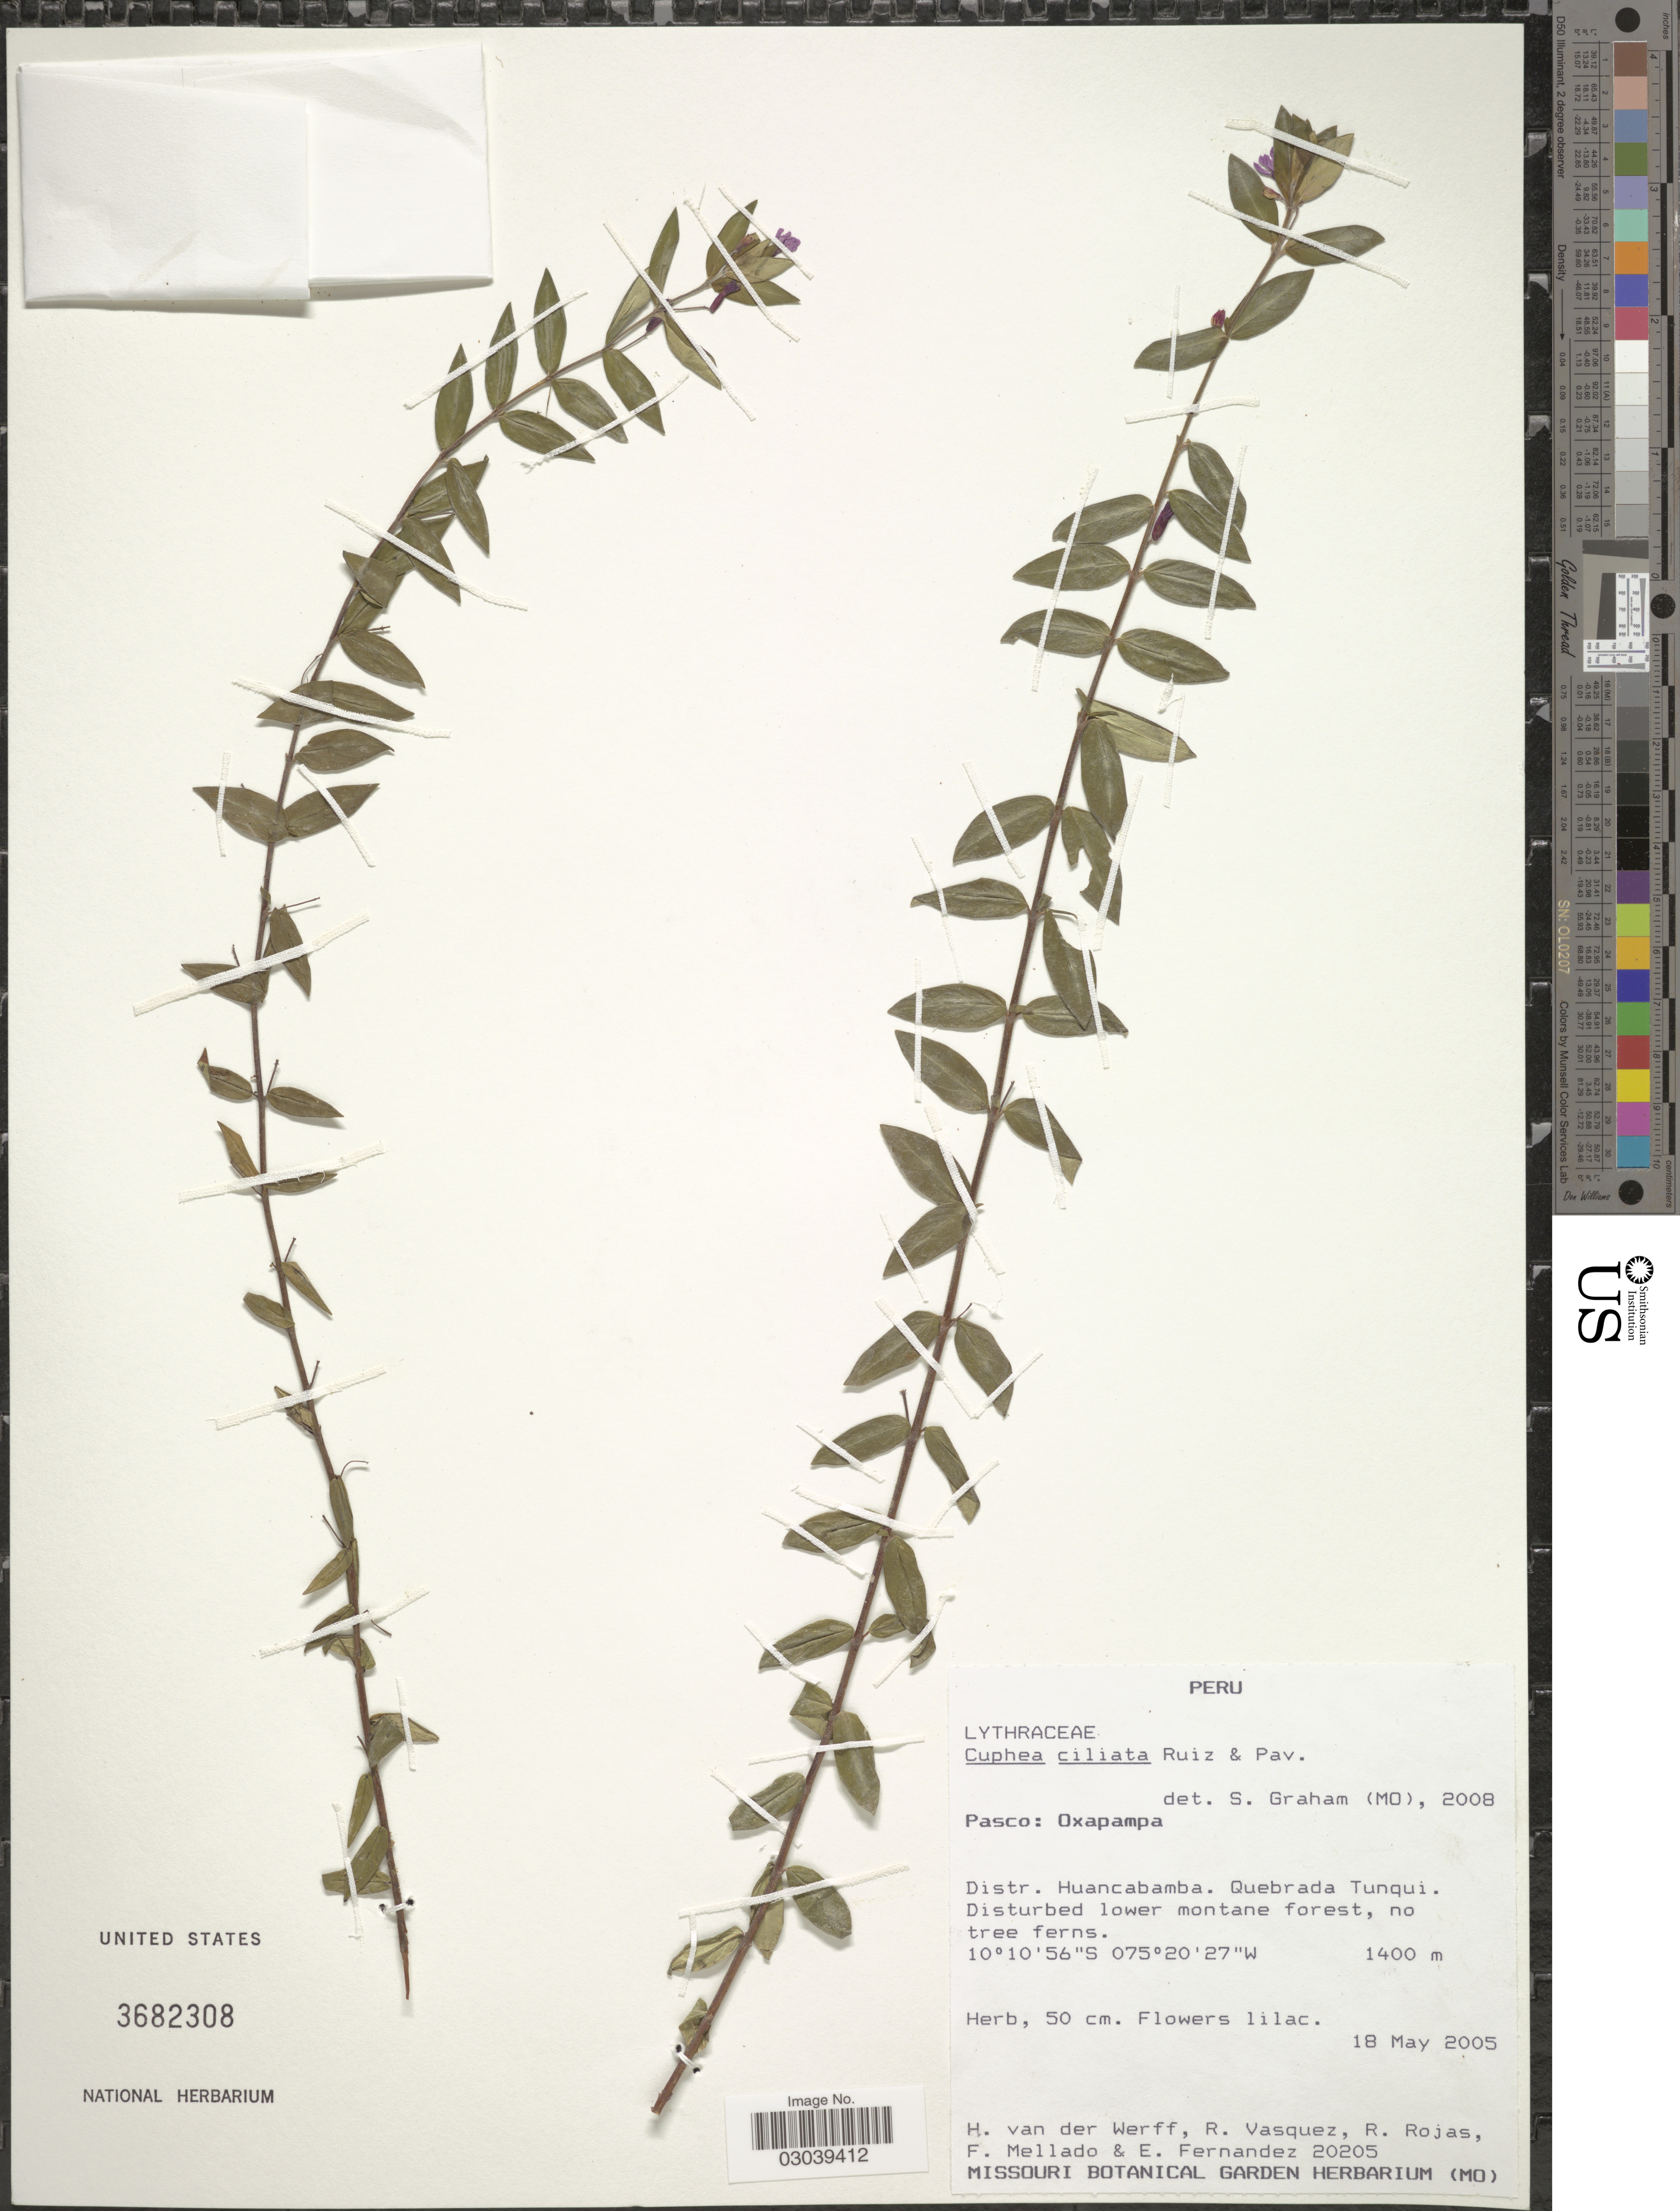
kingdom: Plantae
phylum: Tracheophyta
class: Magnoliopsida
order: Myrtales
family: Lythraceae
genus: Cuphea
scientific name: Cuphea ciliata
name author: Ruiz & Pav.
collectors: H. van der Werff, R. Vasquez, R. Rojas, F. Mellado & E. Fernandez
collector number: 20205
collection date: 2005-05-18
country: Peru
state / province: Pasco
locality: Oxapampa. Distr. Huancabamba. Quebrada Tunqui.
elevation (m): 1400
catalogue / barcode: US 3682308